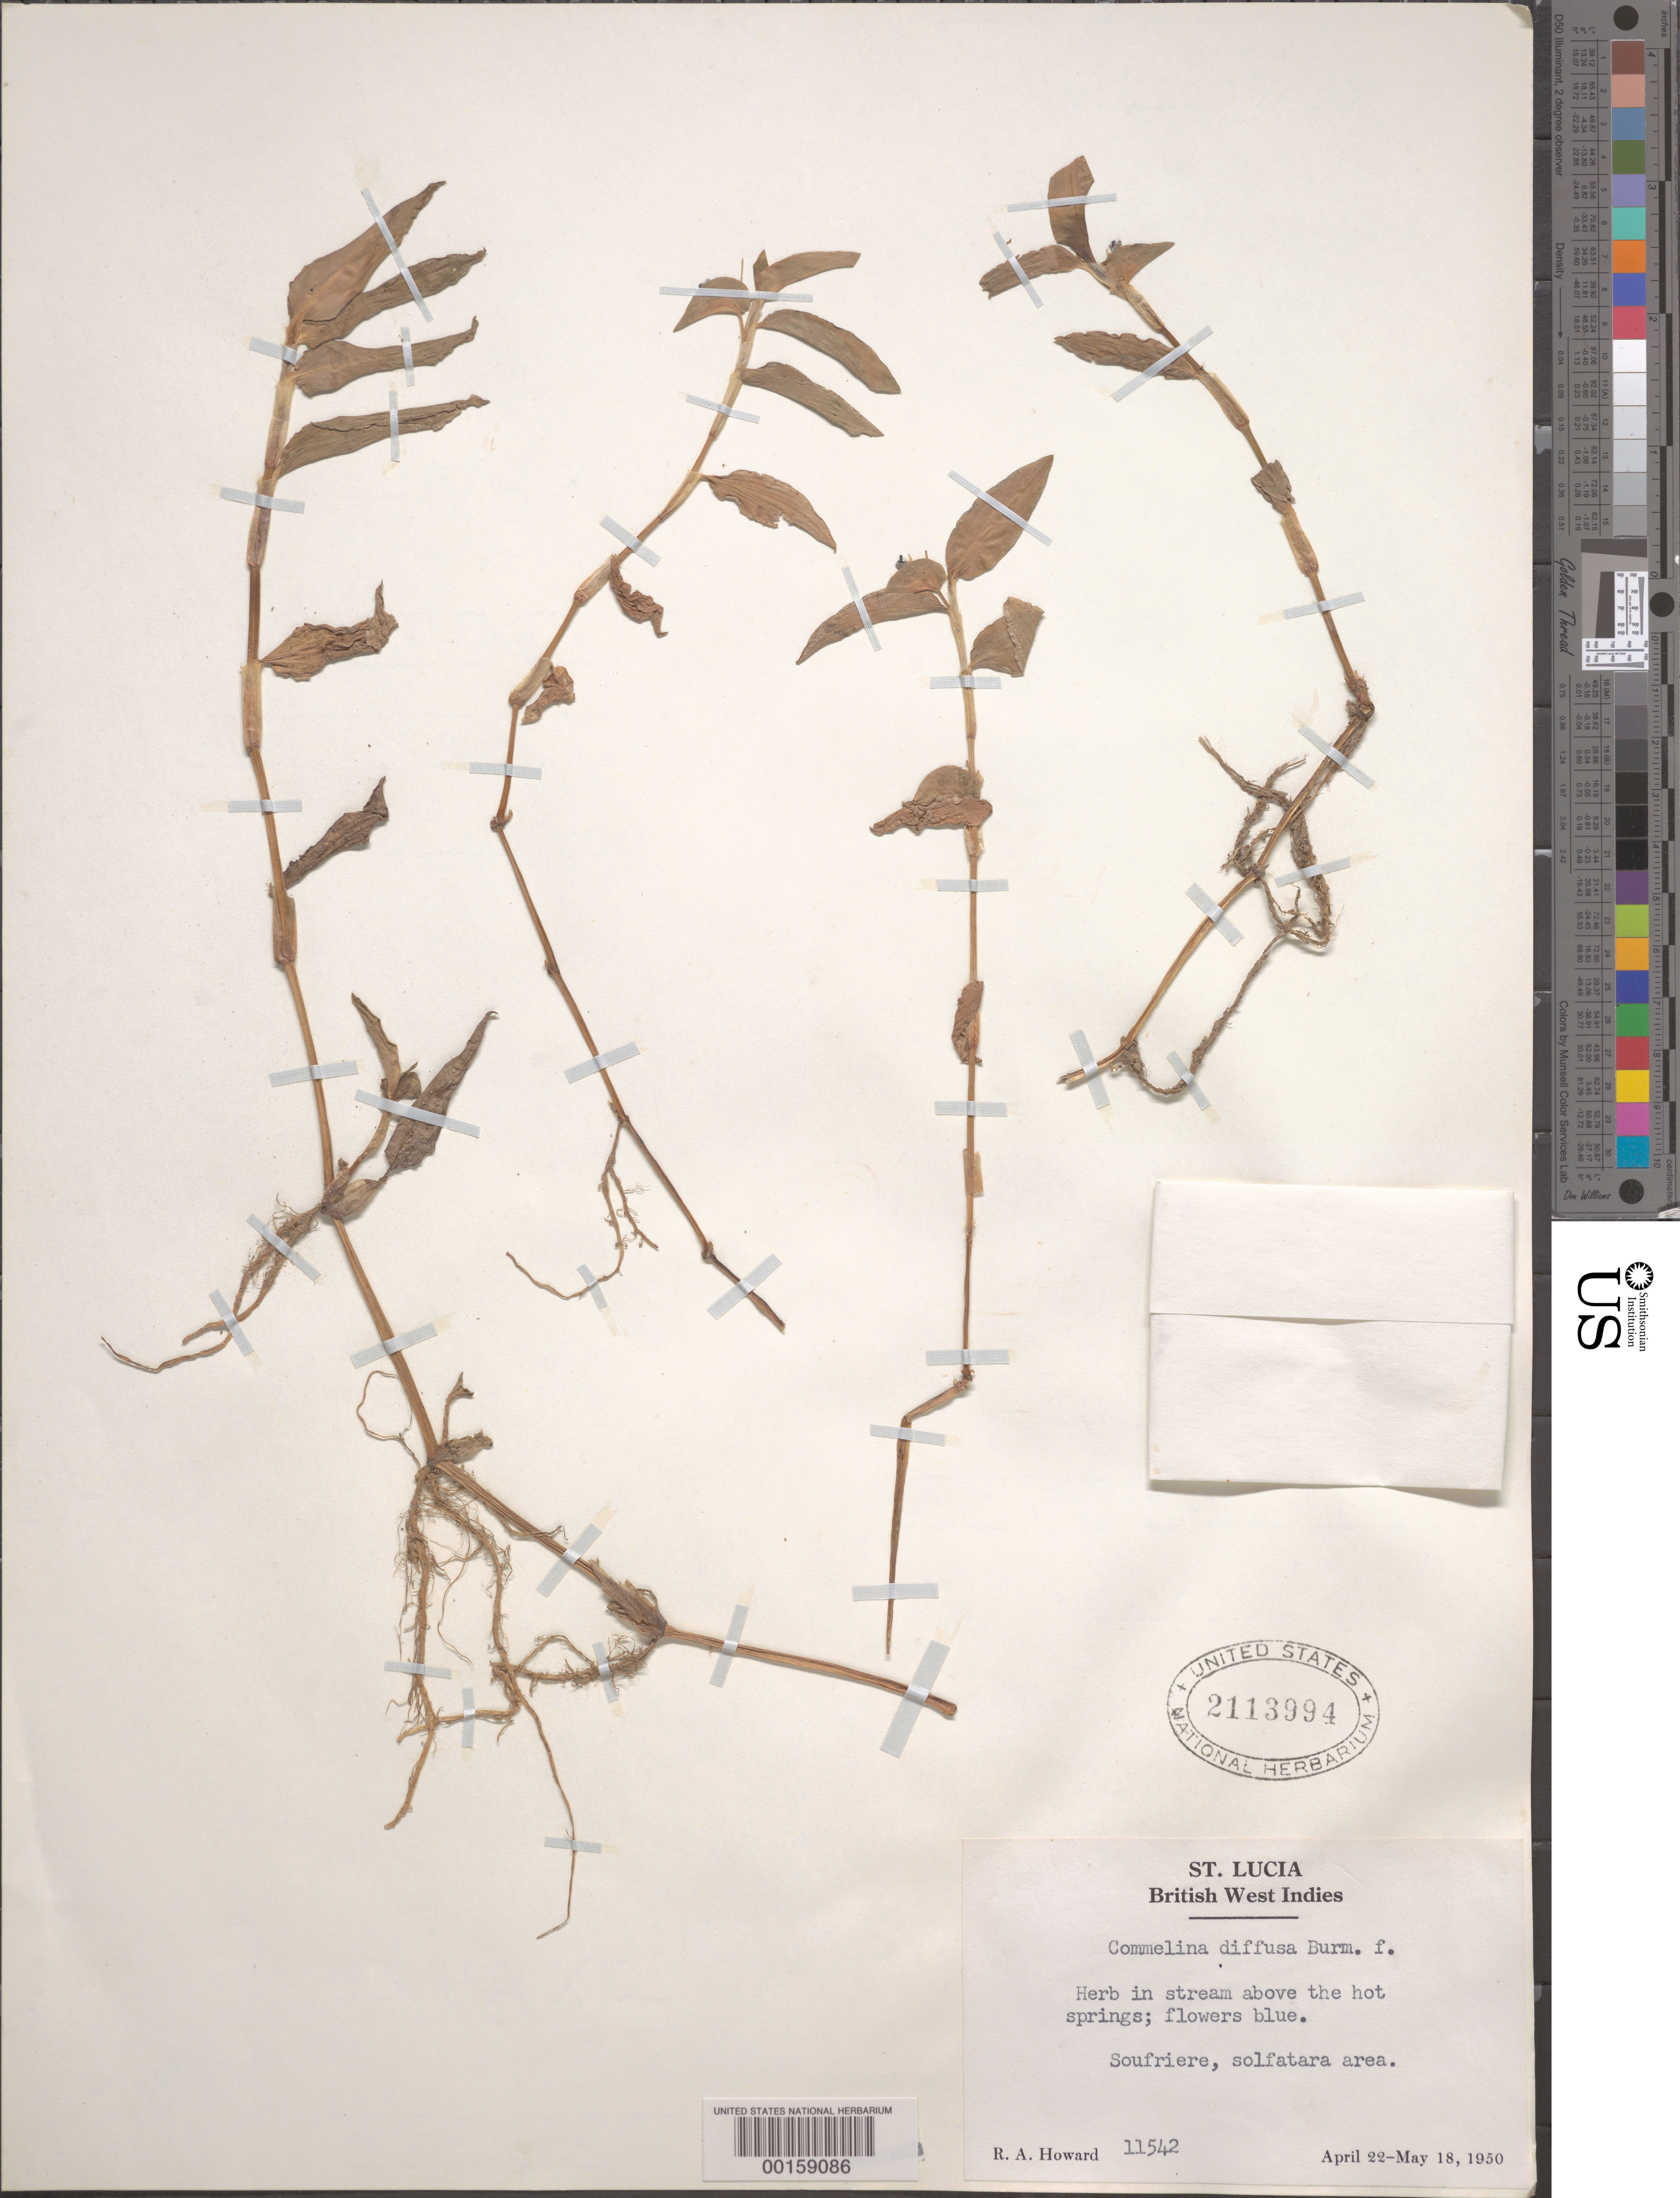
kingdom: Plantae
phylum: Tracheophyta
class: Liliopsida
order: Commelinales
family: Commelinaceae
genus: Commelina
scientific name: Commelina diffusa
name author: Burm. f.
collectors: R. A. Howard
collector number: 11542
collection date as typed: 22 Apr 1950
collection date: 1950-04-22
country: St. Lucia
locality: Soufriere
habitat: Stream; above hot springs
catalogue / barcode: US 2113994